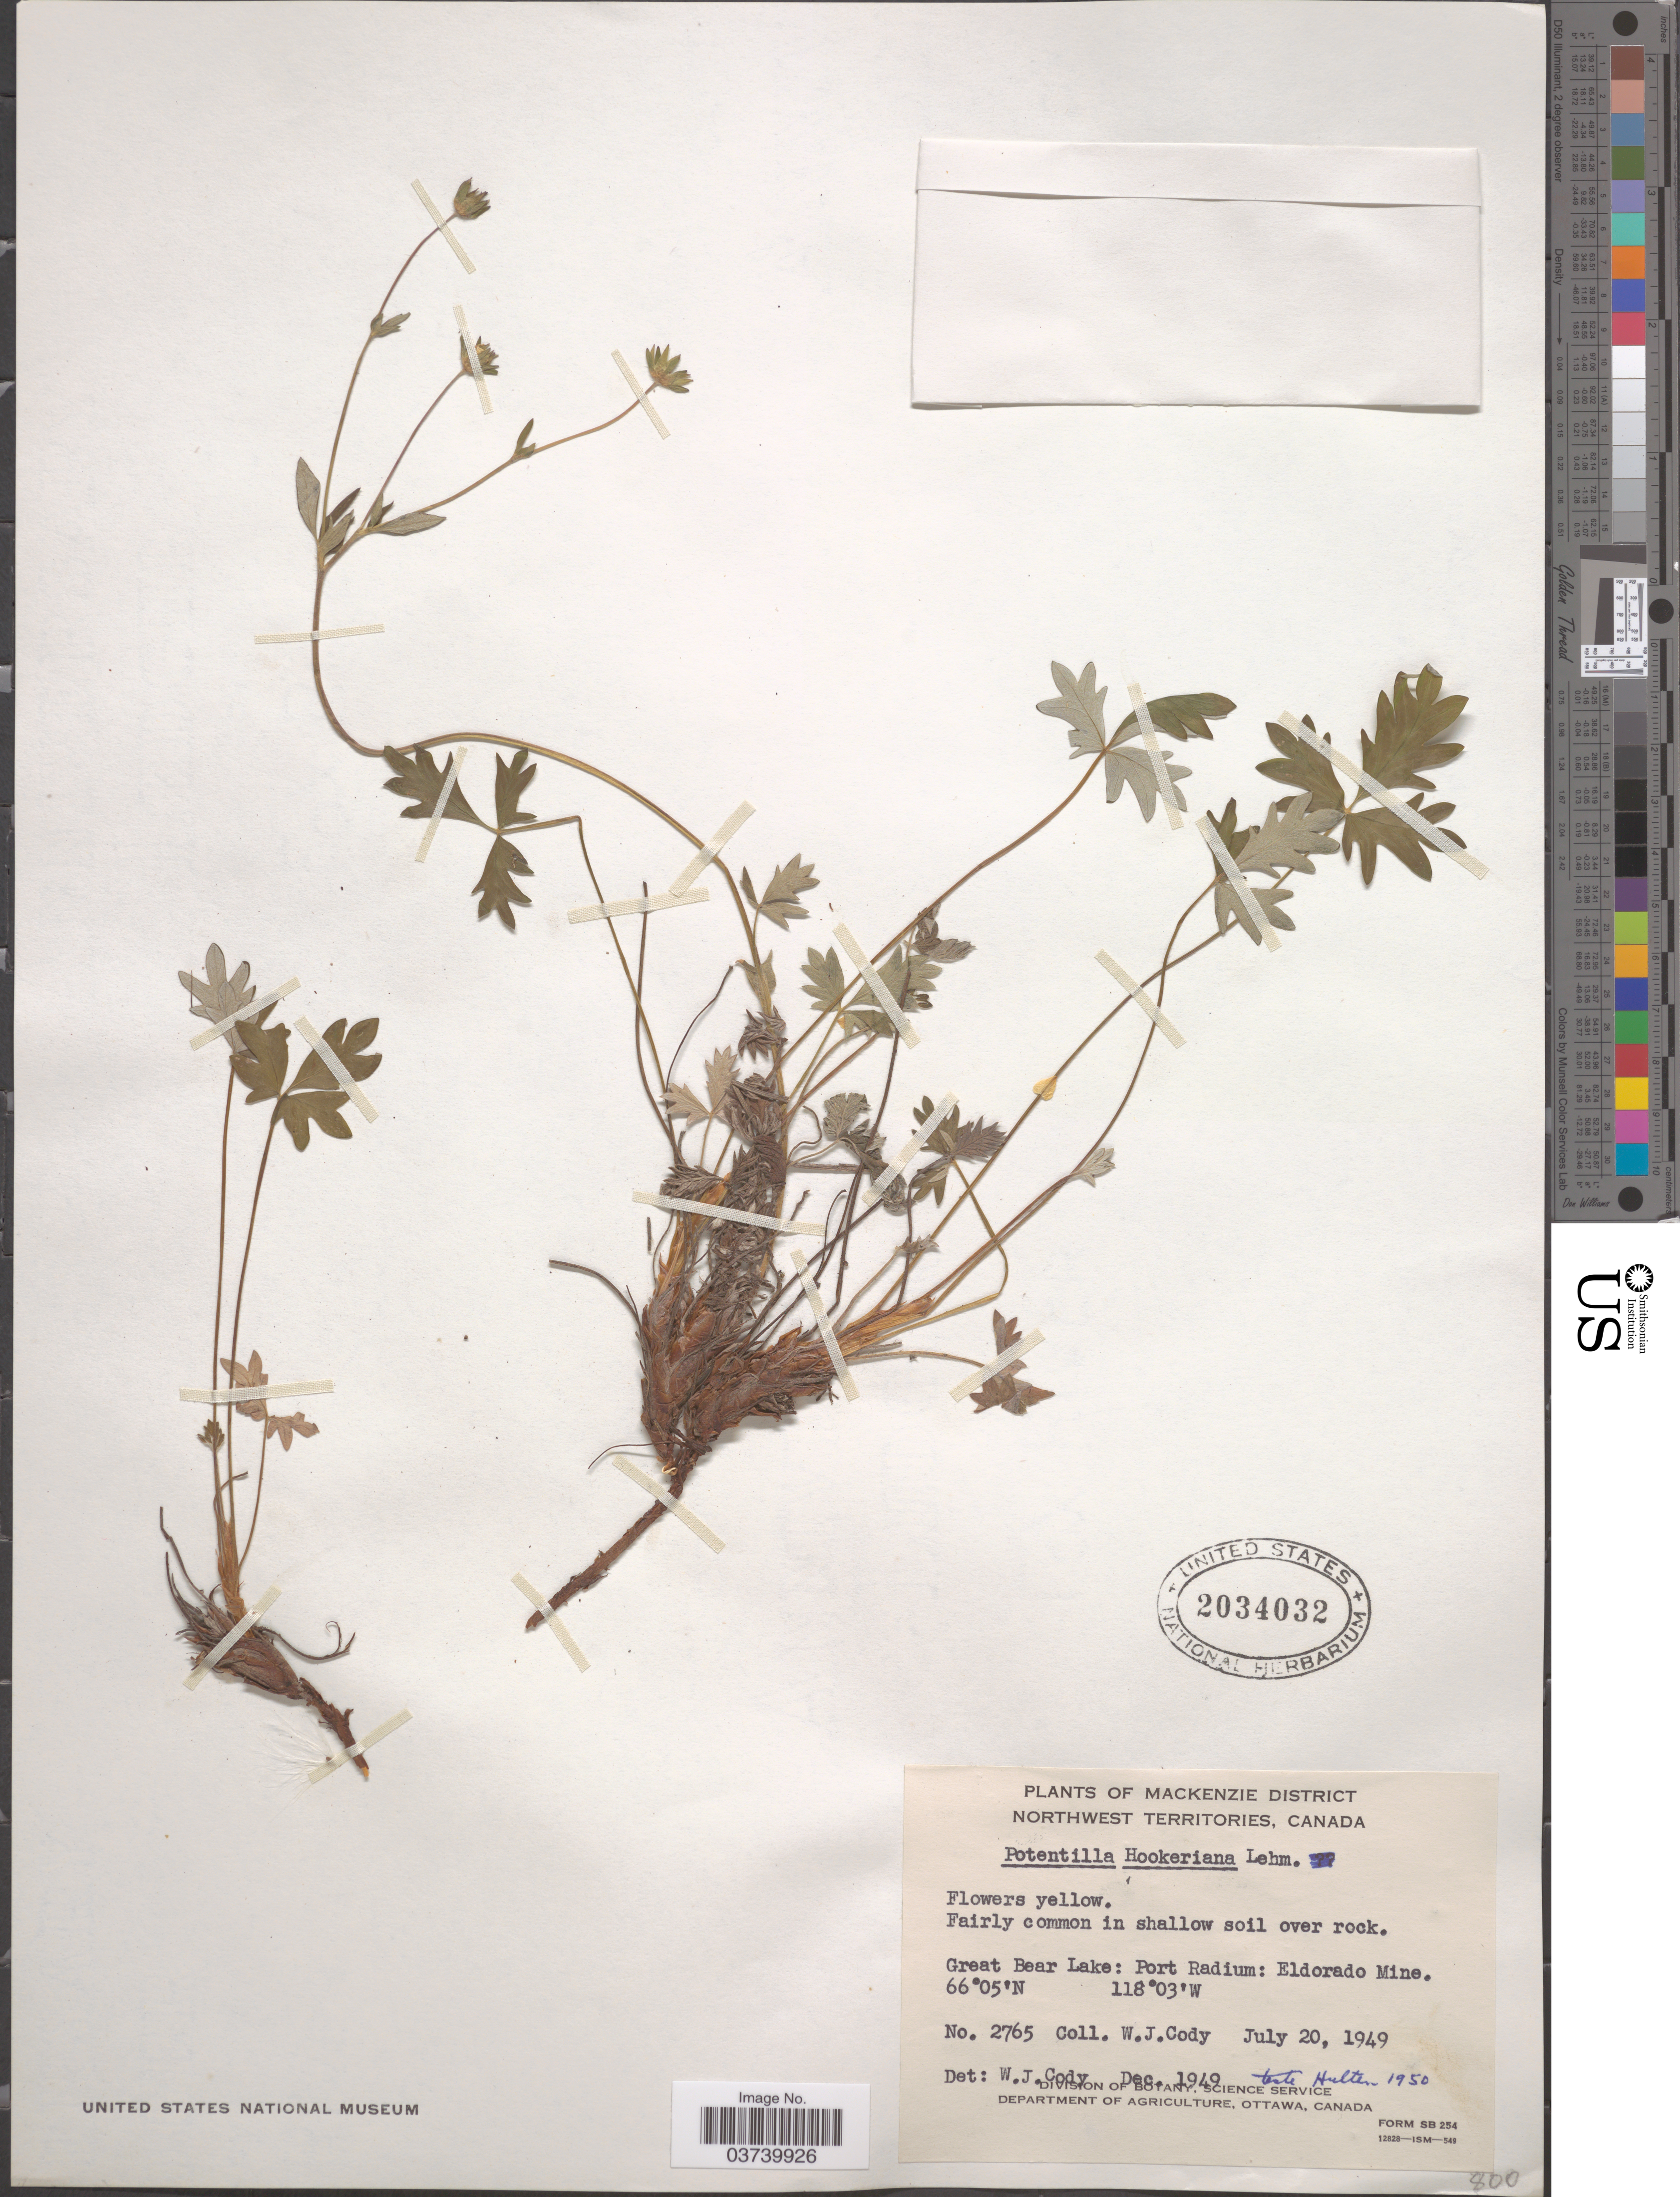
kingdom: Plantae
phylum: Tracheophyta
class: Magnoliopsida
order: Rosales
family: Rosaceae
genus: Potentilla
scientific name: Potentilla hookeriana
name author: F. Lehm.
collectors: W. Cody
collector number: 2765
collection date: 1949-07-20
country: Canada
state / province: Northwest Territories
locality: Mackenzie District. Great Bear Lake: Port Radium: Eldorado Mine.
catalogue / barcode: US 2034032